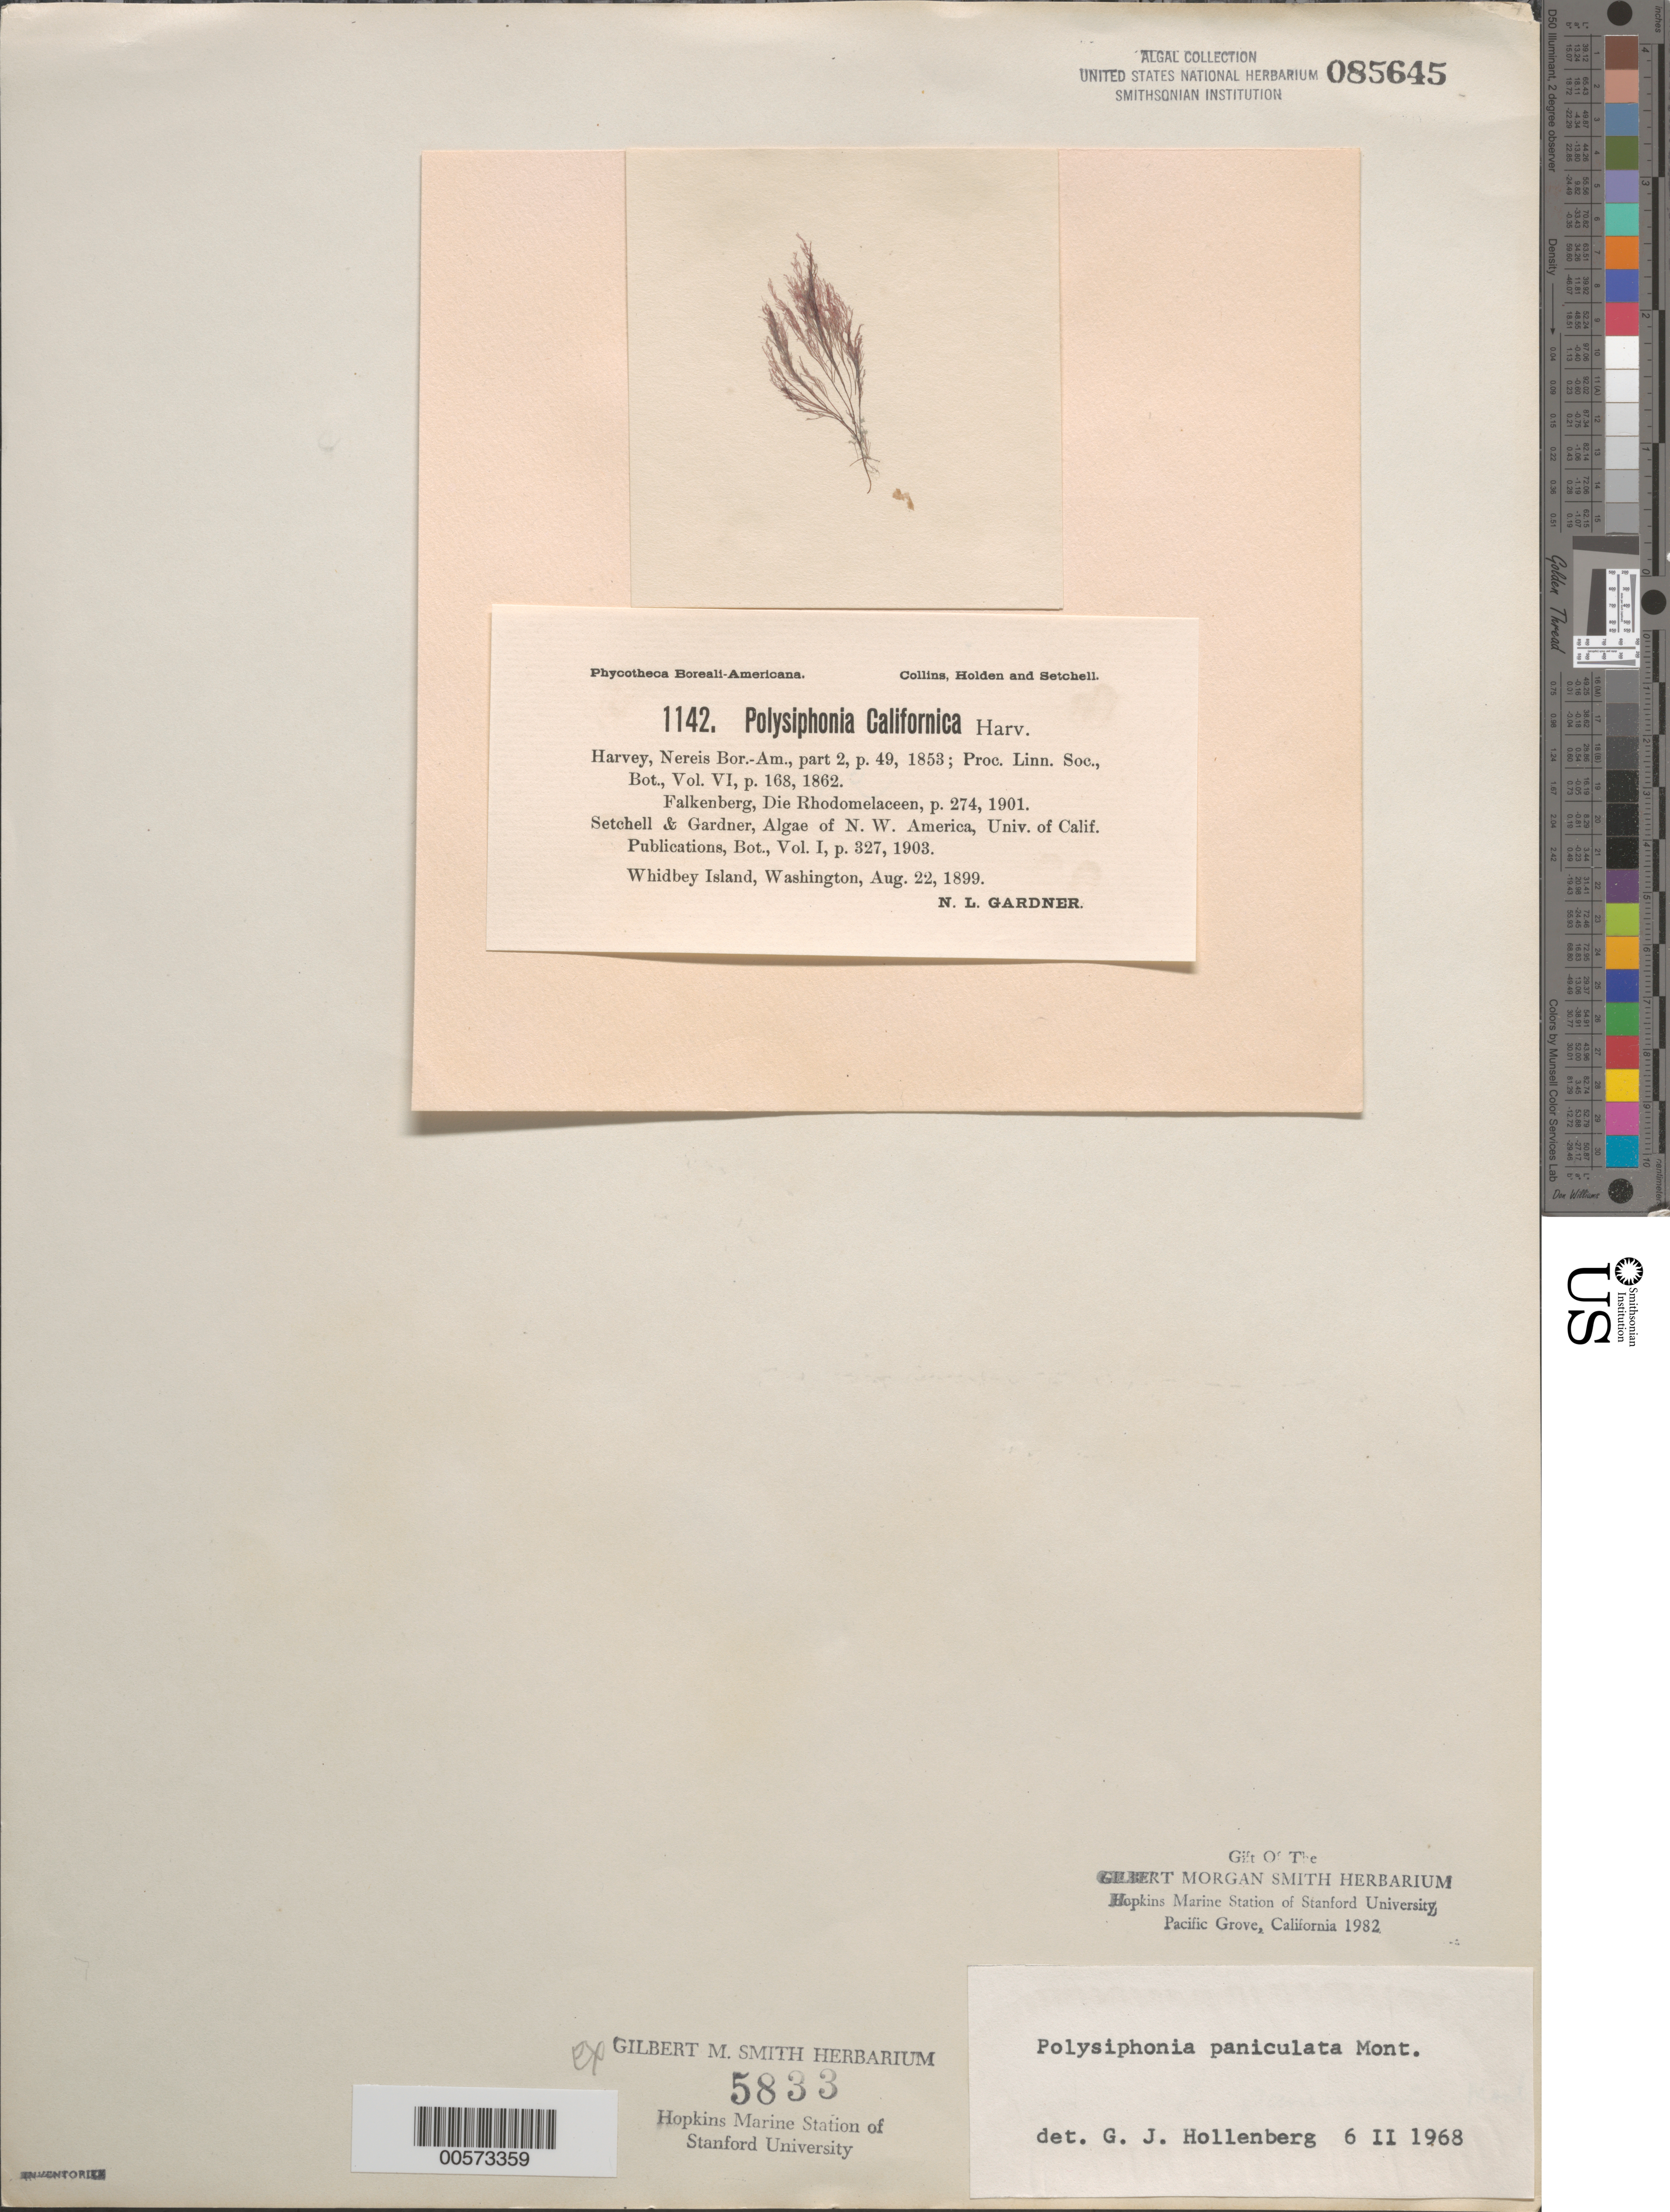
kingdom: Plantae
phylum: Rhodophyta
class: Florideophyceae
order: Ceramiales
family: Rhodomelaceae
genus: Eutrichosiphonia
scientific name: Eutrichosiphonia paniculata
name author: (Mont.) D.E.Bustamante & T.O. Cho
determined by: Algae name updating Project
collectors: N. Gardner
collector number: PB-A 1142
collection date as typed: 22 August 1899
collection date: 1899-08-22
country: United States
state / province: Washington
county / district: Island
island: Whidbey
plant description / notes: Collins, Holden & Setchell, Phycotheca Boreali-Americana, as Polysiphonia californica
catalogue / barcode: US 85645